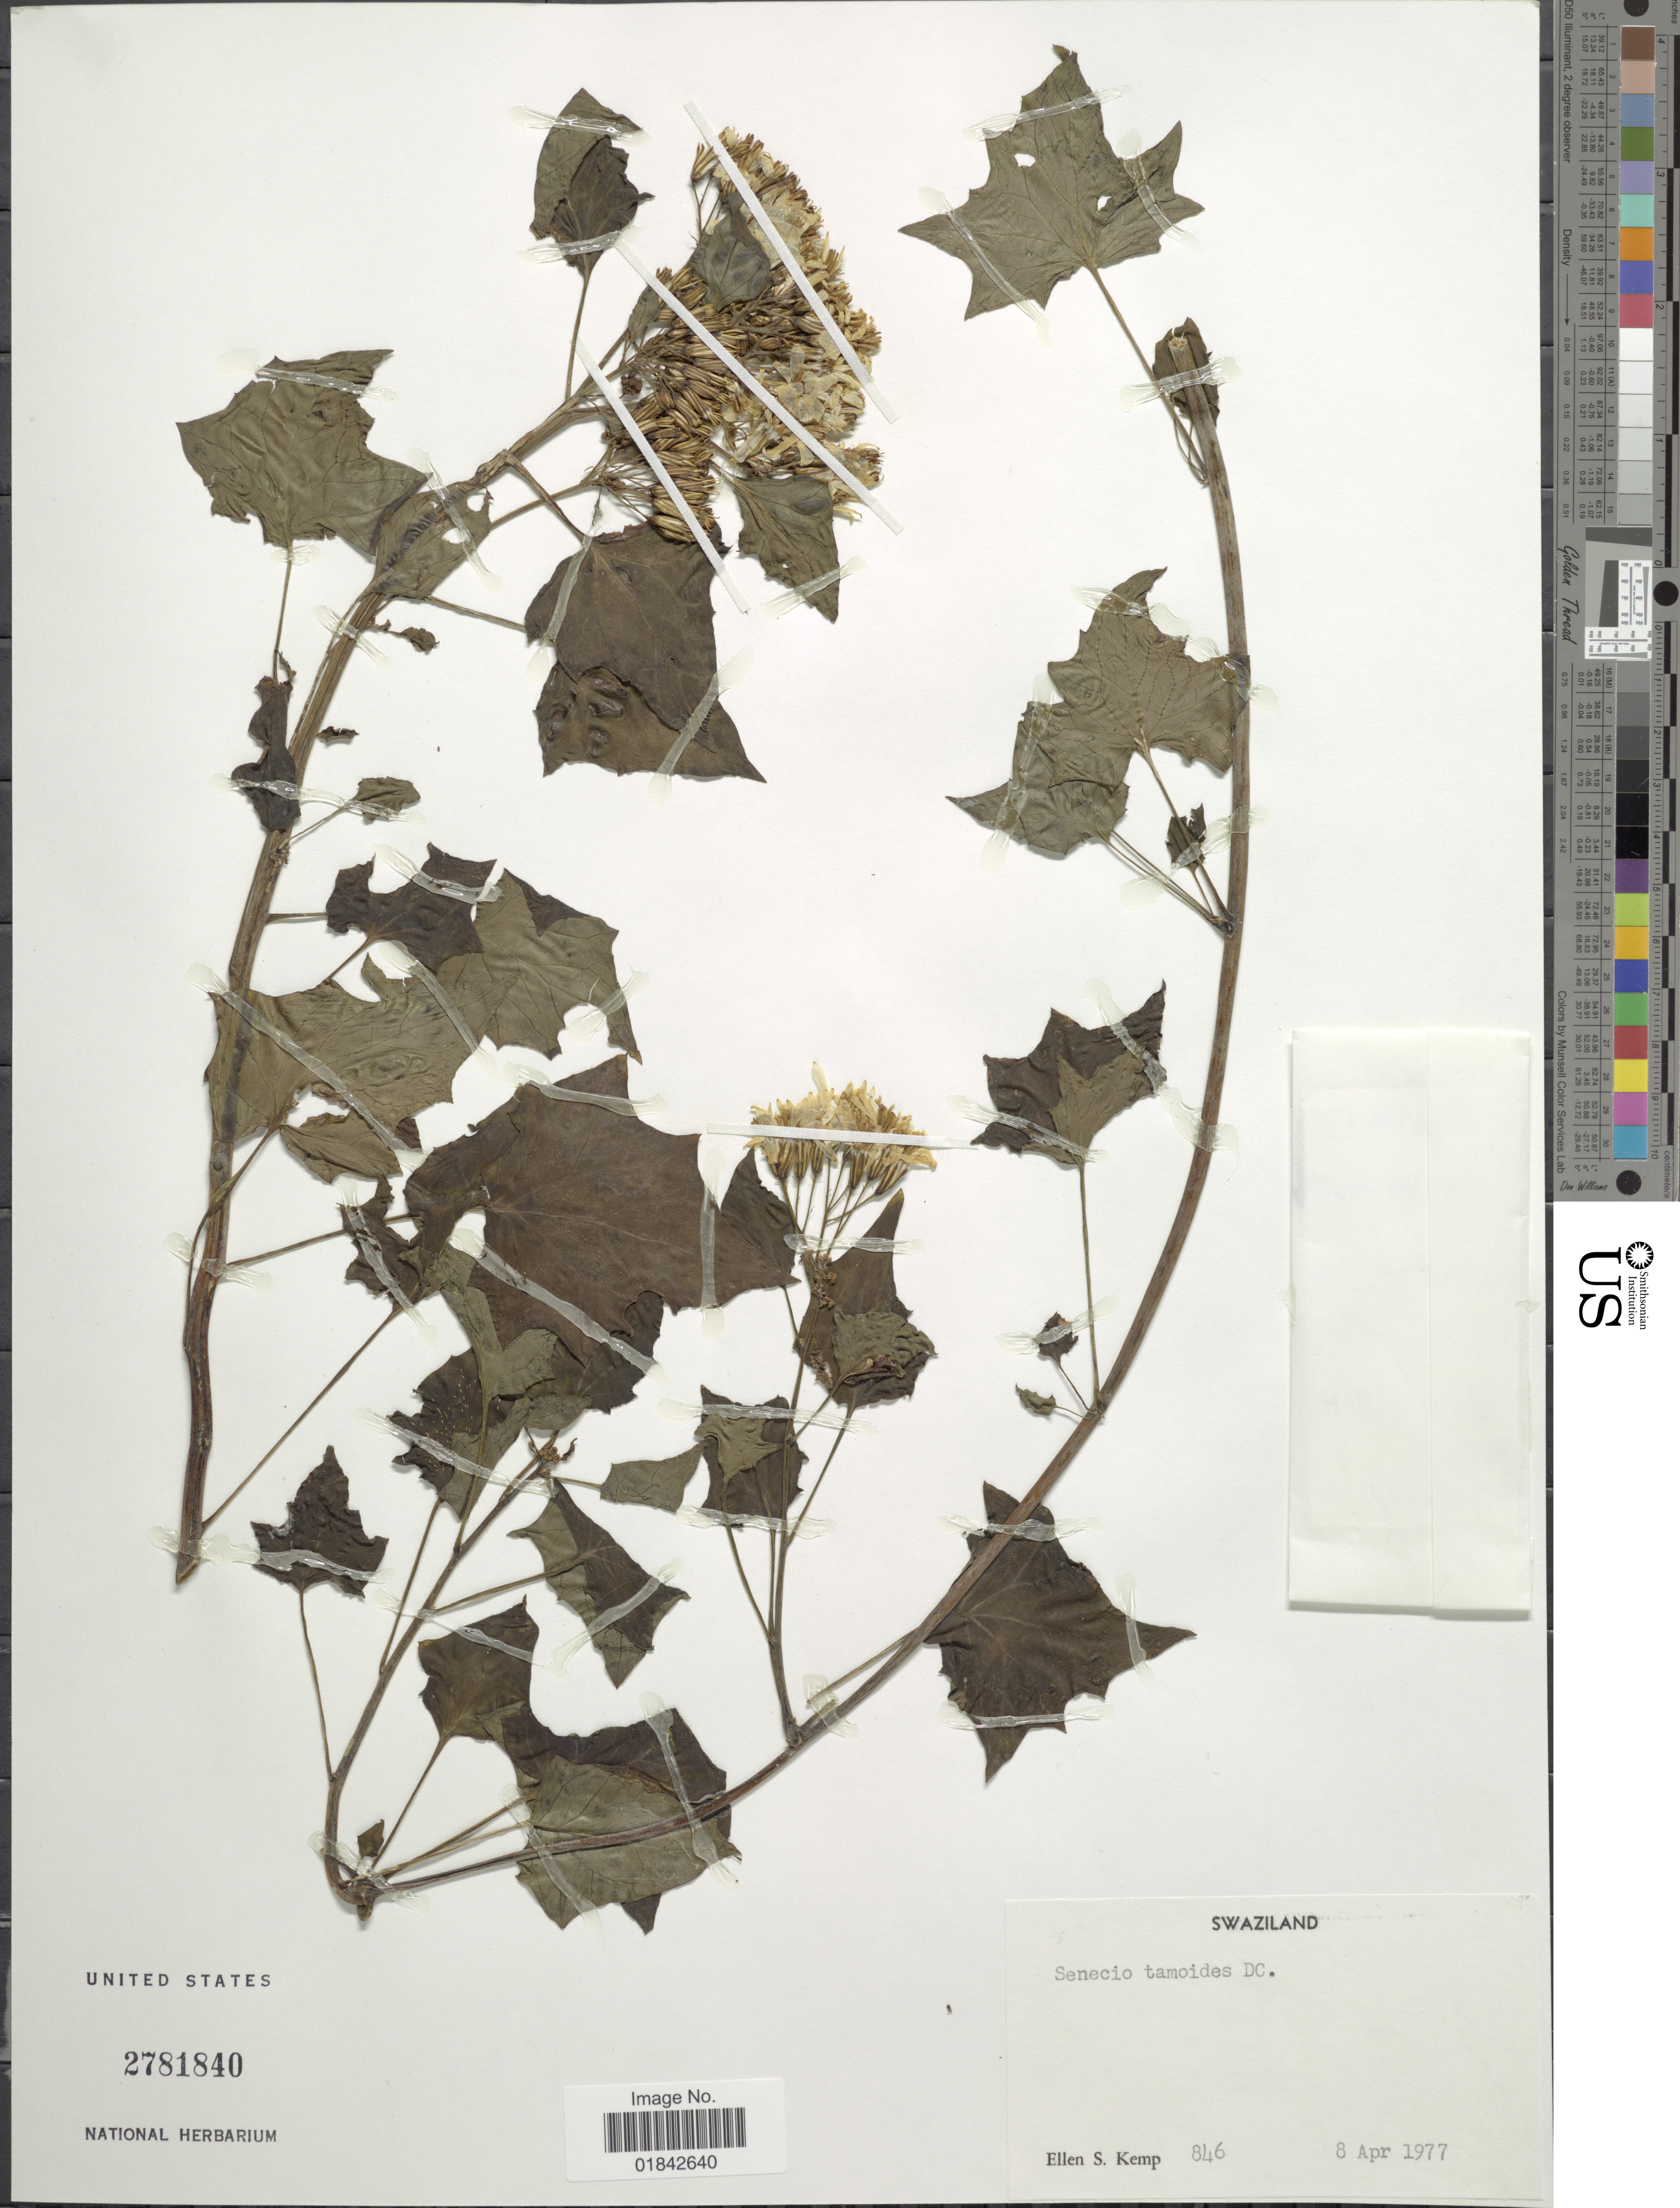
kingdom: Plantae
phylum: Tracheophyta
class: Magnoliopsida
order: Asterales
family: Asteraceae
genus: Senecio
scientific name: Senecio tamoides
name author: DC.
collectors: E. S. Kemp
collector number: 846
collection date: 1977-04-08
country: Eswatini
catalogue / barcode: US 2781840